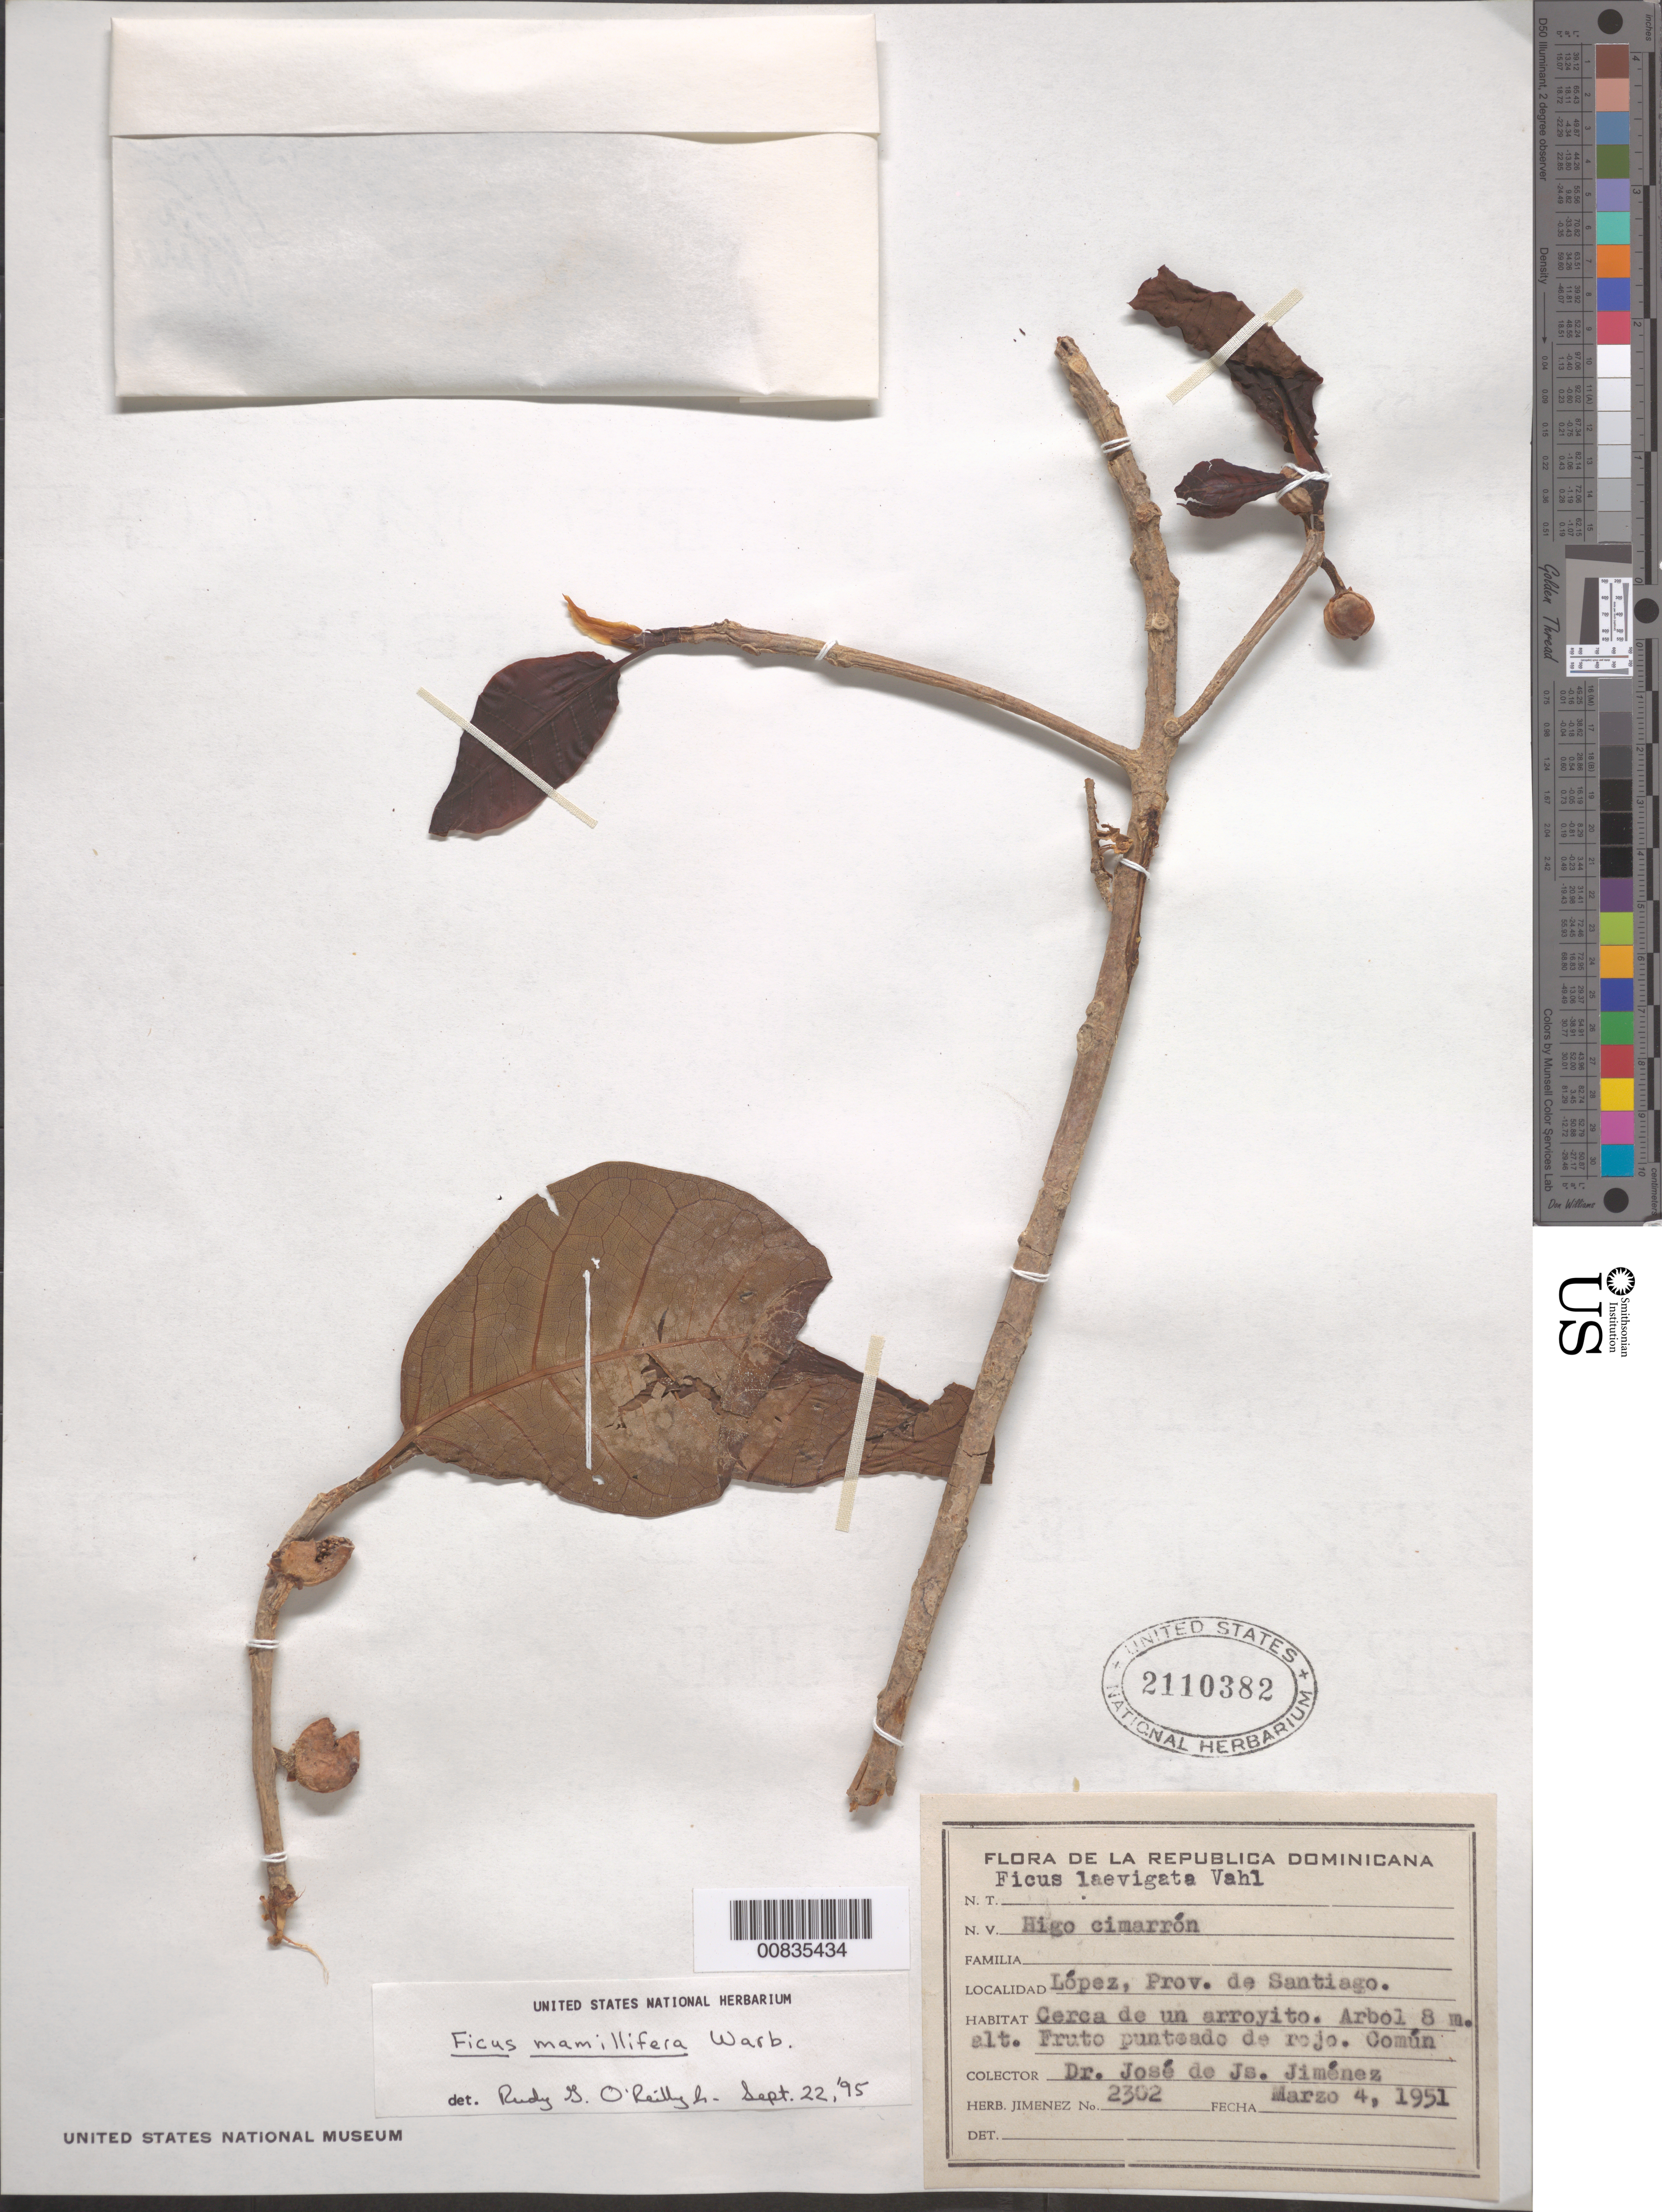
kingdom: Plantae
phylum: Tracheophyta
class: Magnoliopsida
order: Rosales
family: Moraceae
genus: Ficus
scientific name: Ficus mamillifera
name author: Warb.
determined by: O'Reilly, R. G., Jr., (US), NMNH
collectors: J. J. Jiménez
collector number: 2302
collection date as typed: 04 Mar 1951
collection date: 1951-03-04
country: Dominican Republic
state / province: Santiago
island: Hispaniola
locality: López.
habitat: Cerca de un arroyito.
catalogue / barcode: US 2110382